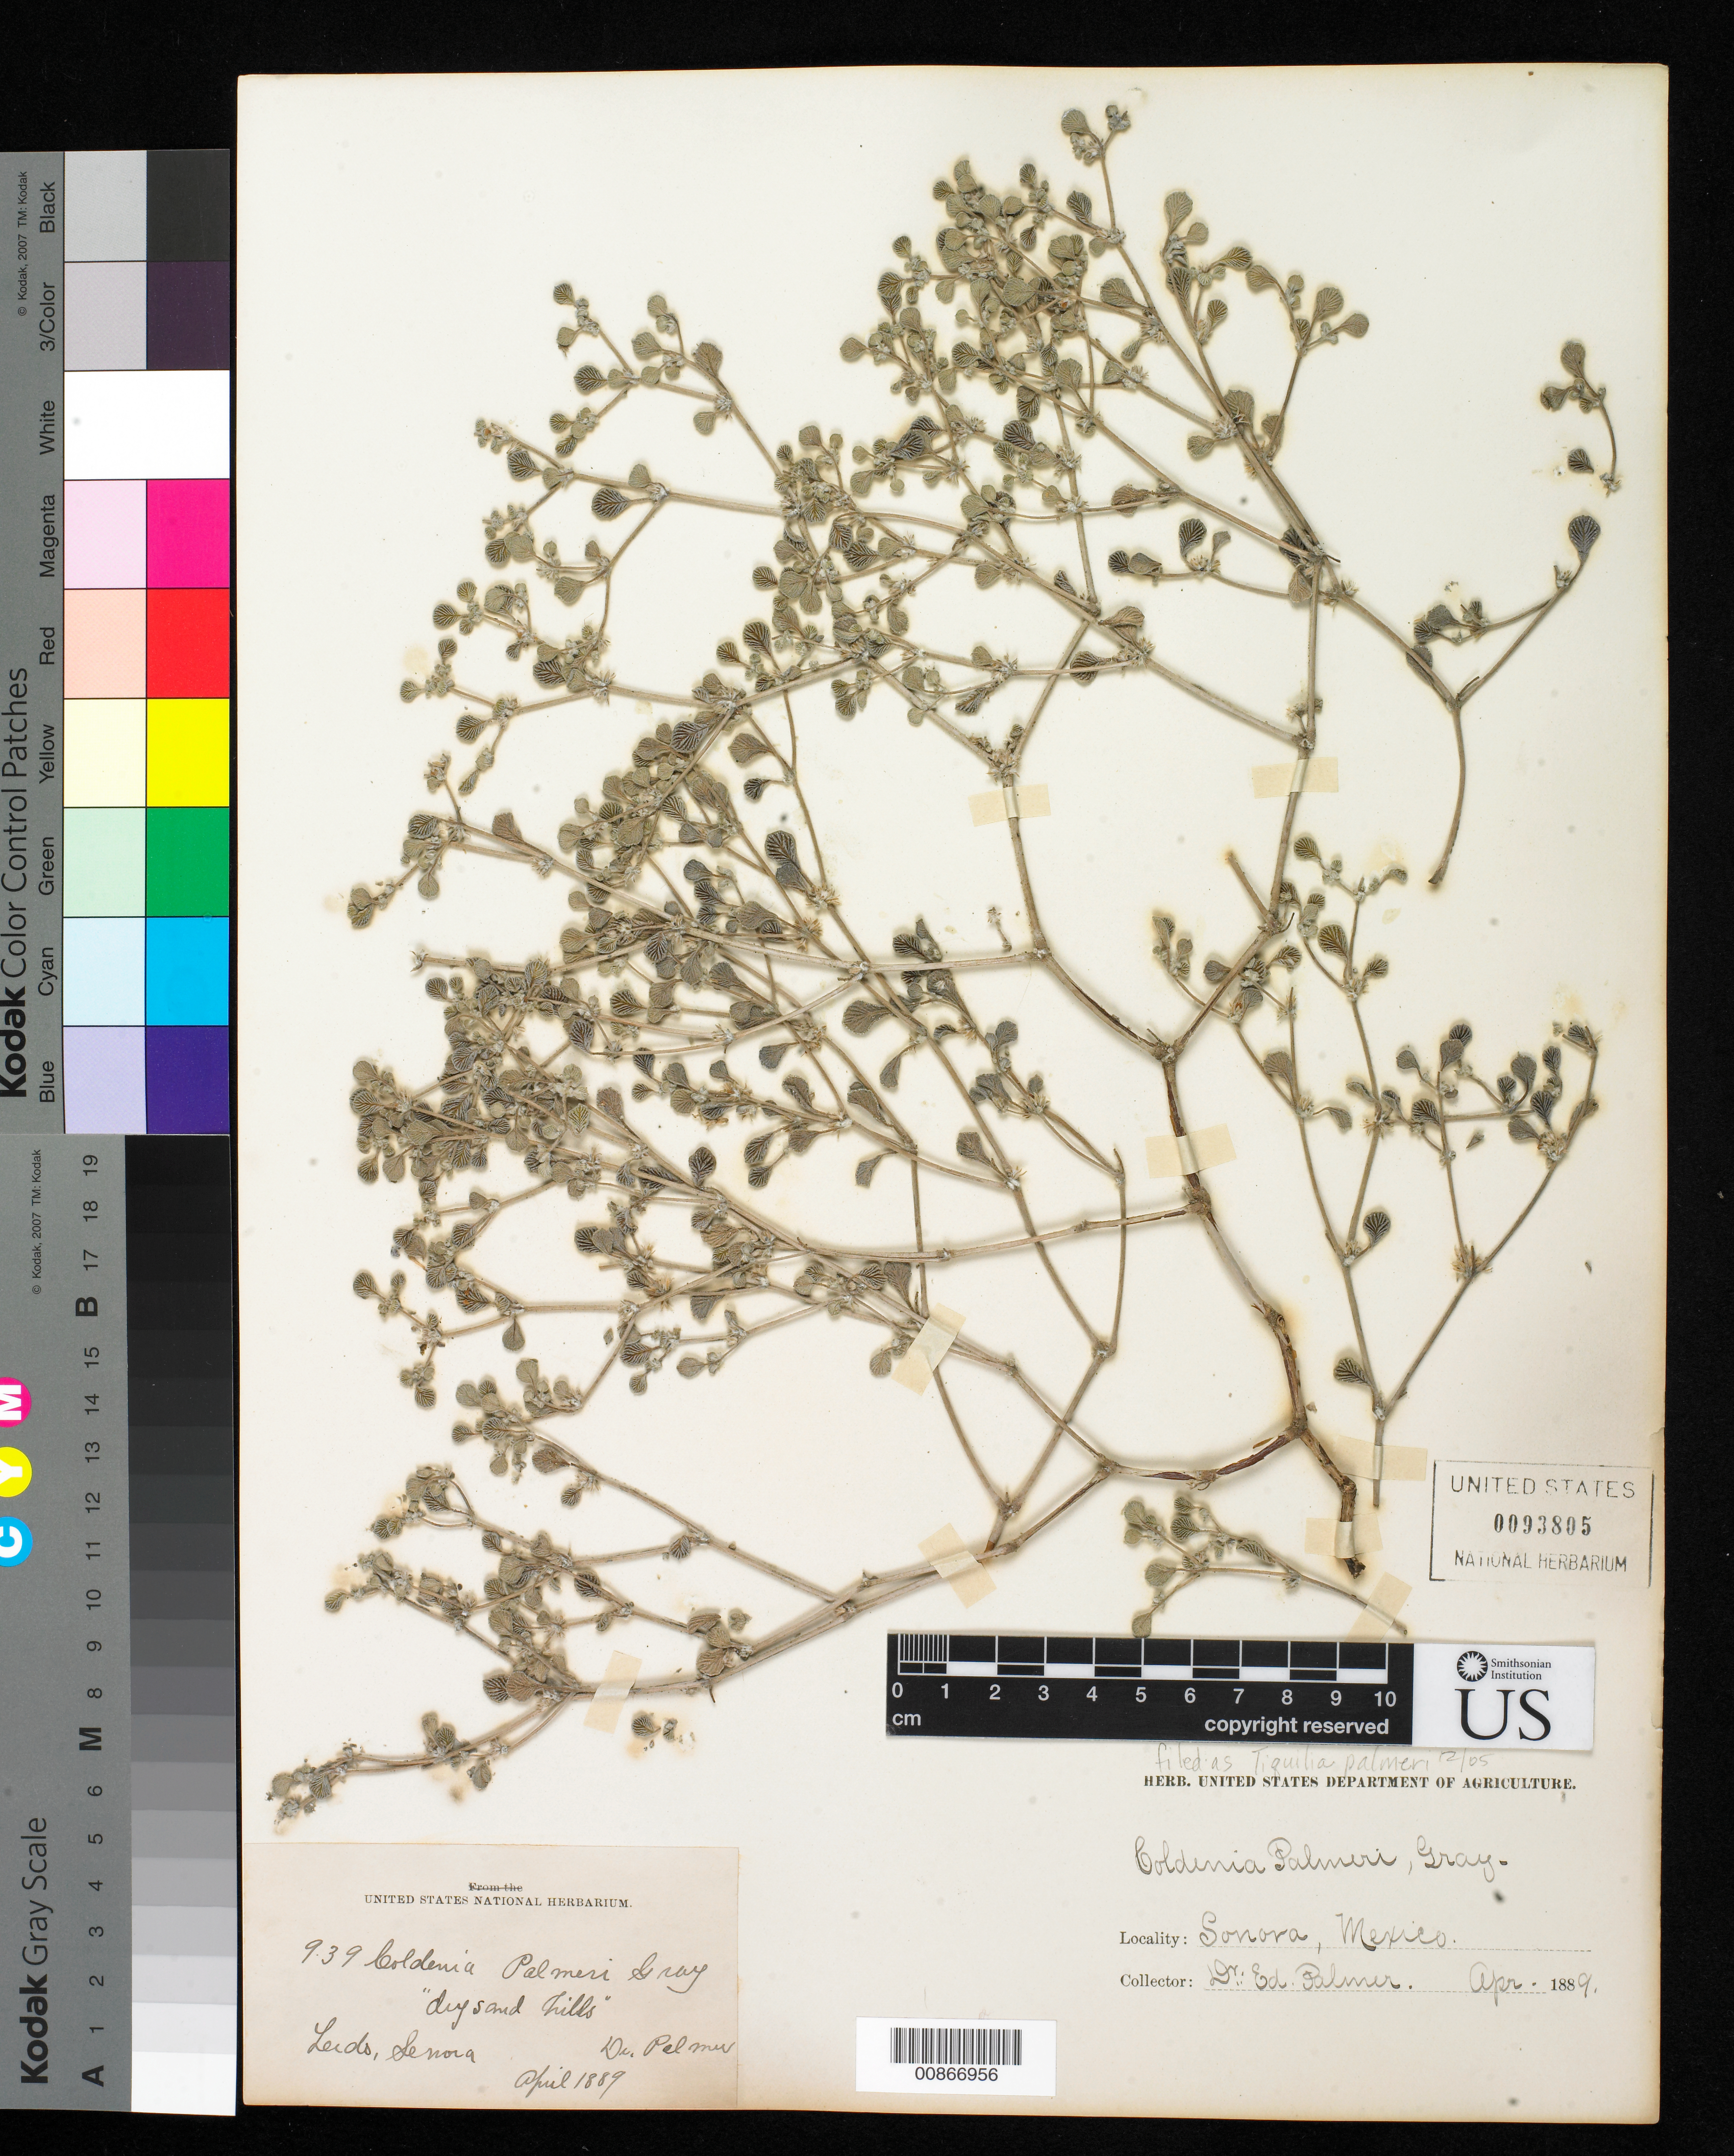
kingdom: Plantae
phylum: Tracheophyta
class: Magnoliopsida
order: Boraginales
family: Ehretiaceae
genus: Tiquilia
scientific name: Tiquilia plicata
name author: Torr.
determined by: Moore, M. J., Associate Professor (OC), Oberlin College (UNITED STATES)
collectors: E. Palmer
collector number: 939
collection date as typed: Apr 1889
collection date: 1889-04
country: Mexico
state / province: Sonora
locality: Lerdo, Sonora.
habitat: Dry sand hills.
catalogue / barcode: US 93805